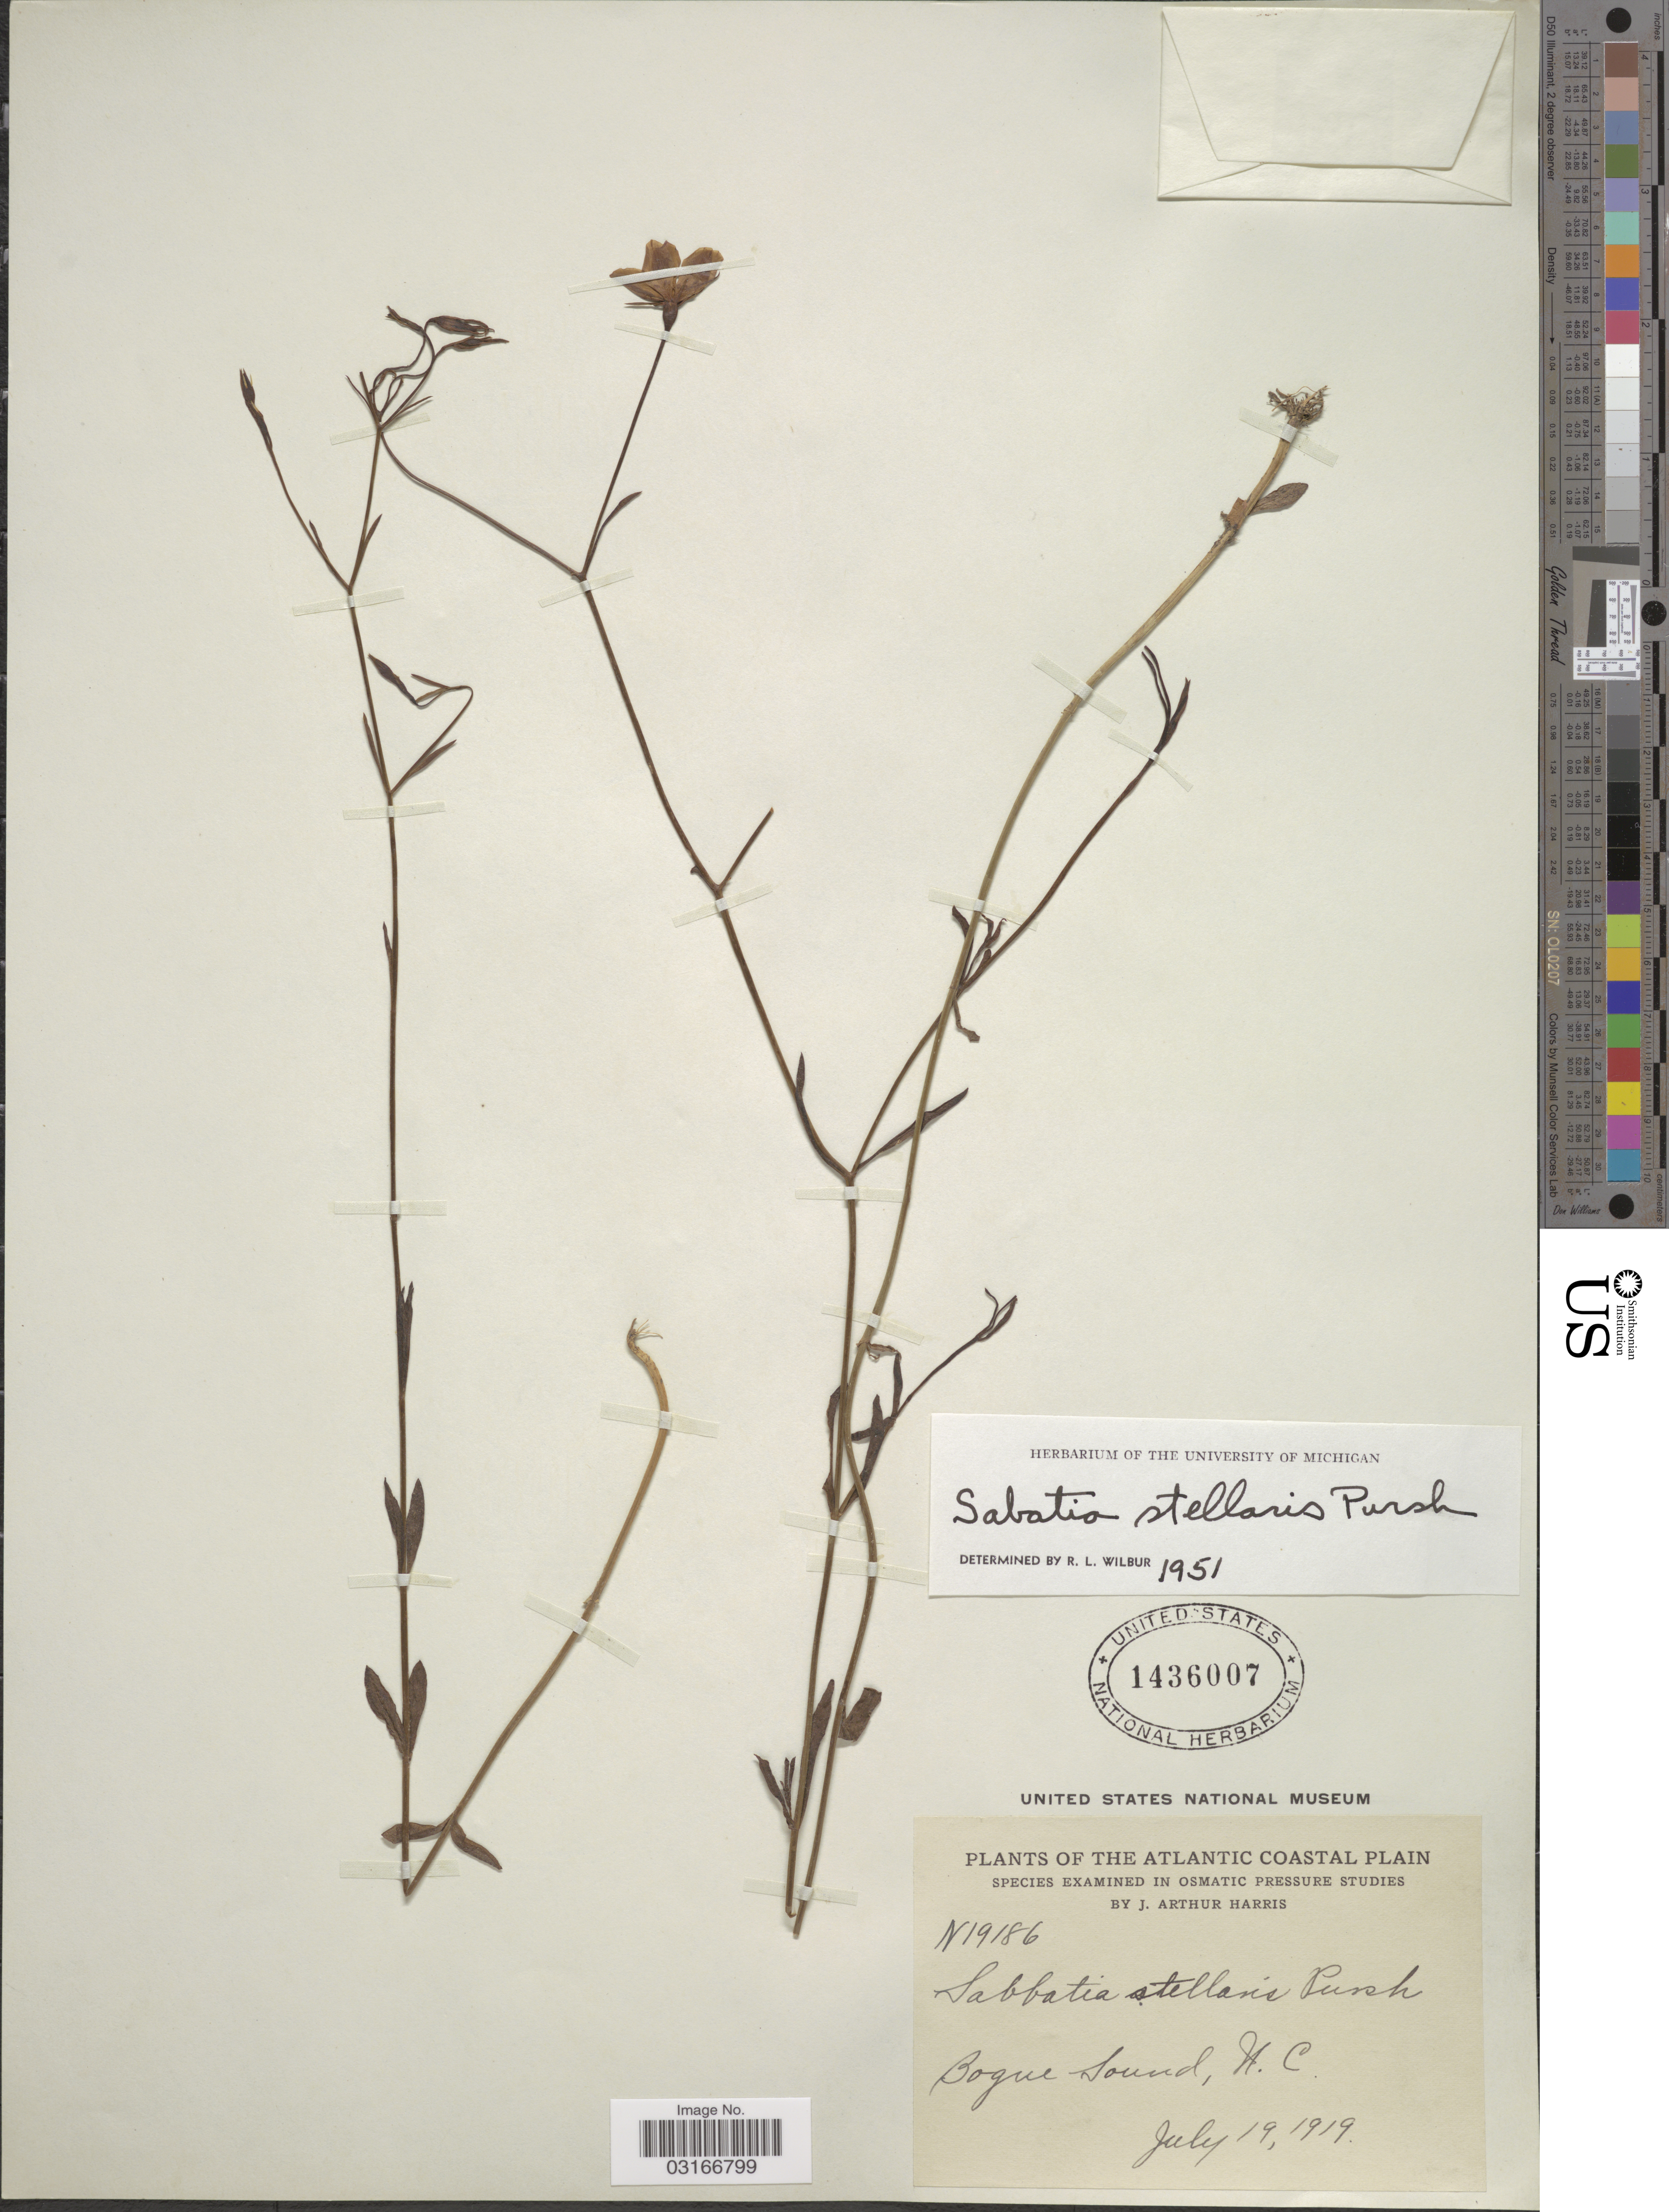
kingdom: Plantae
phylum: Tracheophyta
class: Magnoliopsida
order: Gentianales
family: Gentianaceae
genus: Sabatia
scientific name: Sabatia stellaris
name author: Pursh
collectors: J. A. Harris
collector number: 19186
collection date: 1919-07-19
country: United States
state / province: North Carolina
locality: The Atlantic Coastal Plain. Bogue Sound, N. C.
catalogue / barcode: US 1436007